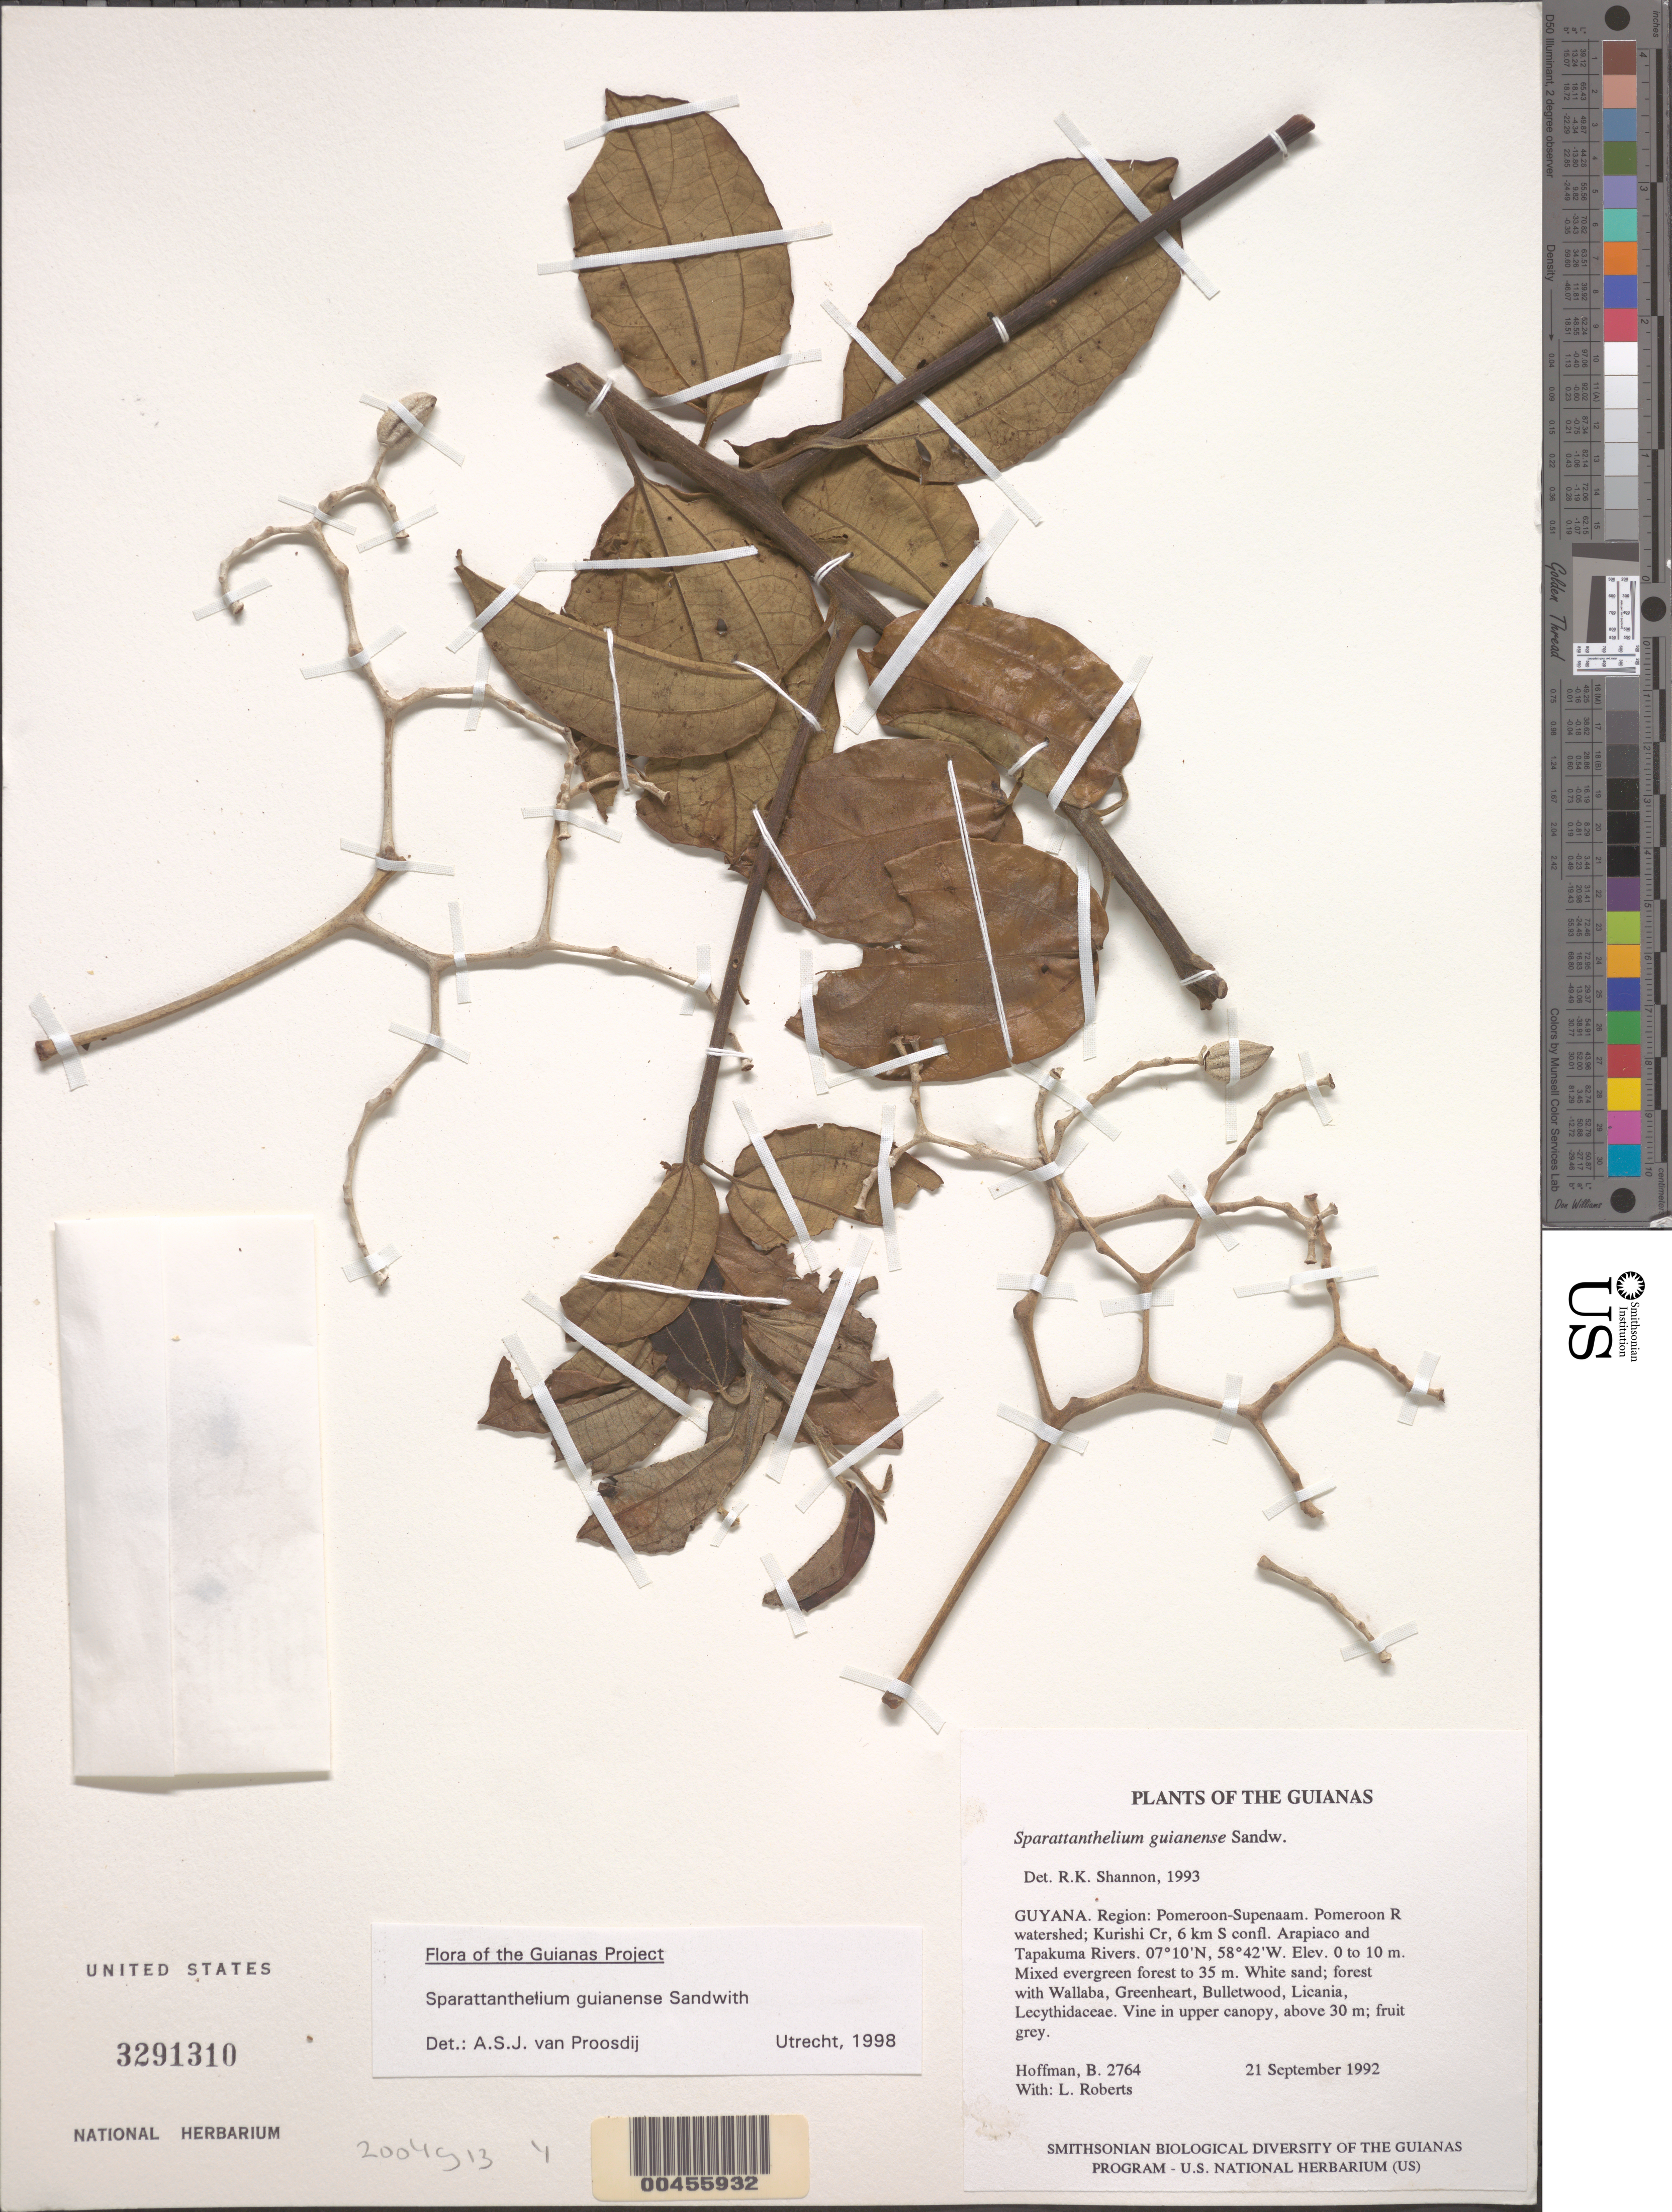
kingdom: Plantae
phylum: Tracheophyta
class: Magnoliopsida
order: Laurales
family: Hernandiaceae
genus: Sparattanthelium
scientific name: Sparattanthelium guianense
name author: Sandwith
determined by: Kelloff, Carol L., (US), Smithsonian Institution - National Museum of Natural History (UNITED STATES)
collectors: B. Hoffman & L. Roberts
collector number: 2764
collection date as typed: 21 September 1992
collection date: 1992-09-21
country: Guyana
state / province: Pomeroon-Supenaam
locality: Pomeroon River watershed; Kurishi Creek, 6 km S of confluence of Arapiaco and Tapakuma Rivers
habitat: Mixed evergreen forest to 35 m. White sand; forest with Wallaba, Greenheart, Bulletwood, Licania, Lecythidaceae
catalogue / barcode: US 3291310